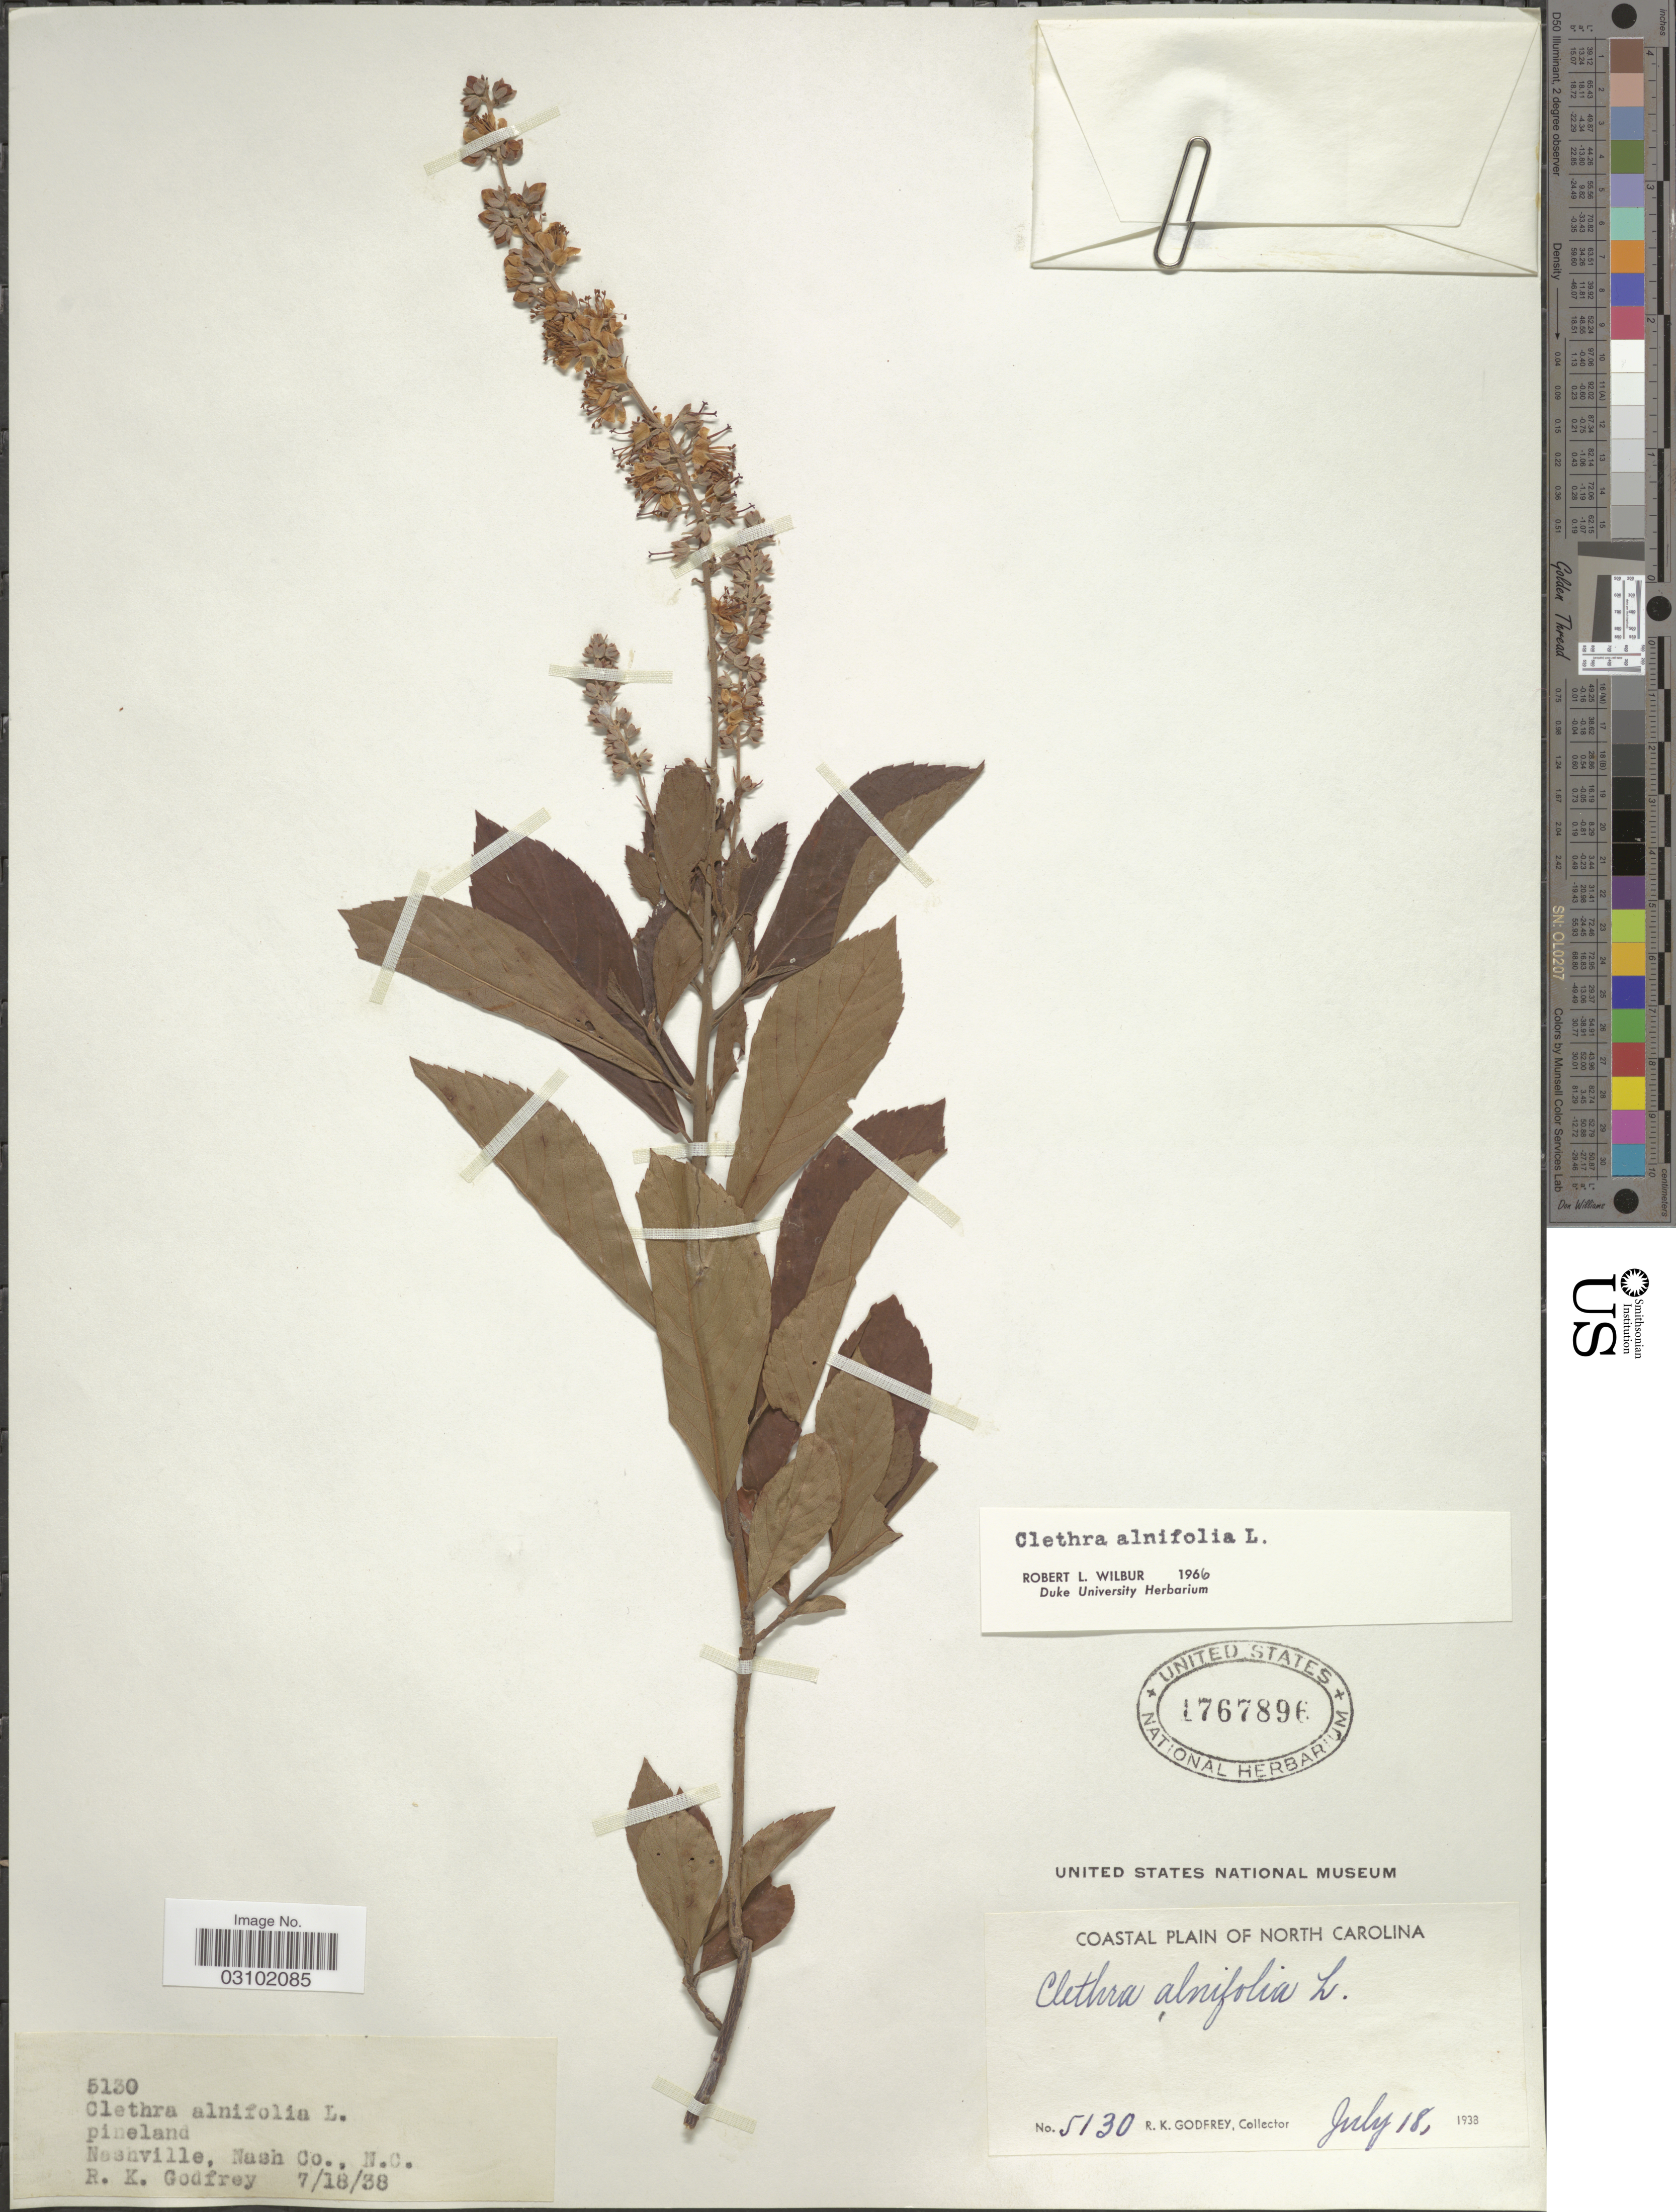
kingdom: Plantae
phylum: Tracheophyta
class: Magnoliopsida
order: Ericales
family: Clethraceae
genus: Clethra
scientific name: Clethra alnifolia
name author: L.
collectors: R. K. Godfrey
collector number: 5130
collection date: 1938-07-18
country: United States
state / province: North Carolina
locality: Coastal Plain of North Carolina, Nashville, Nash Co.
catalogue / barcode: US 1767896